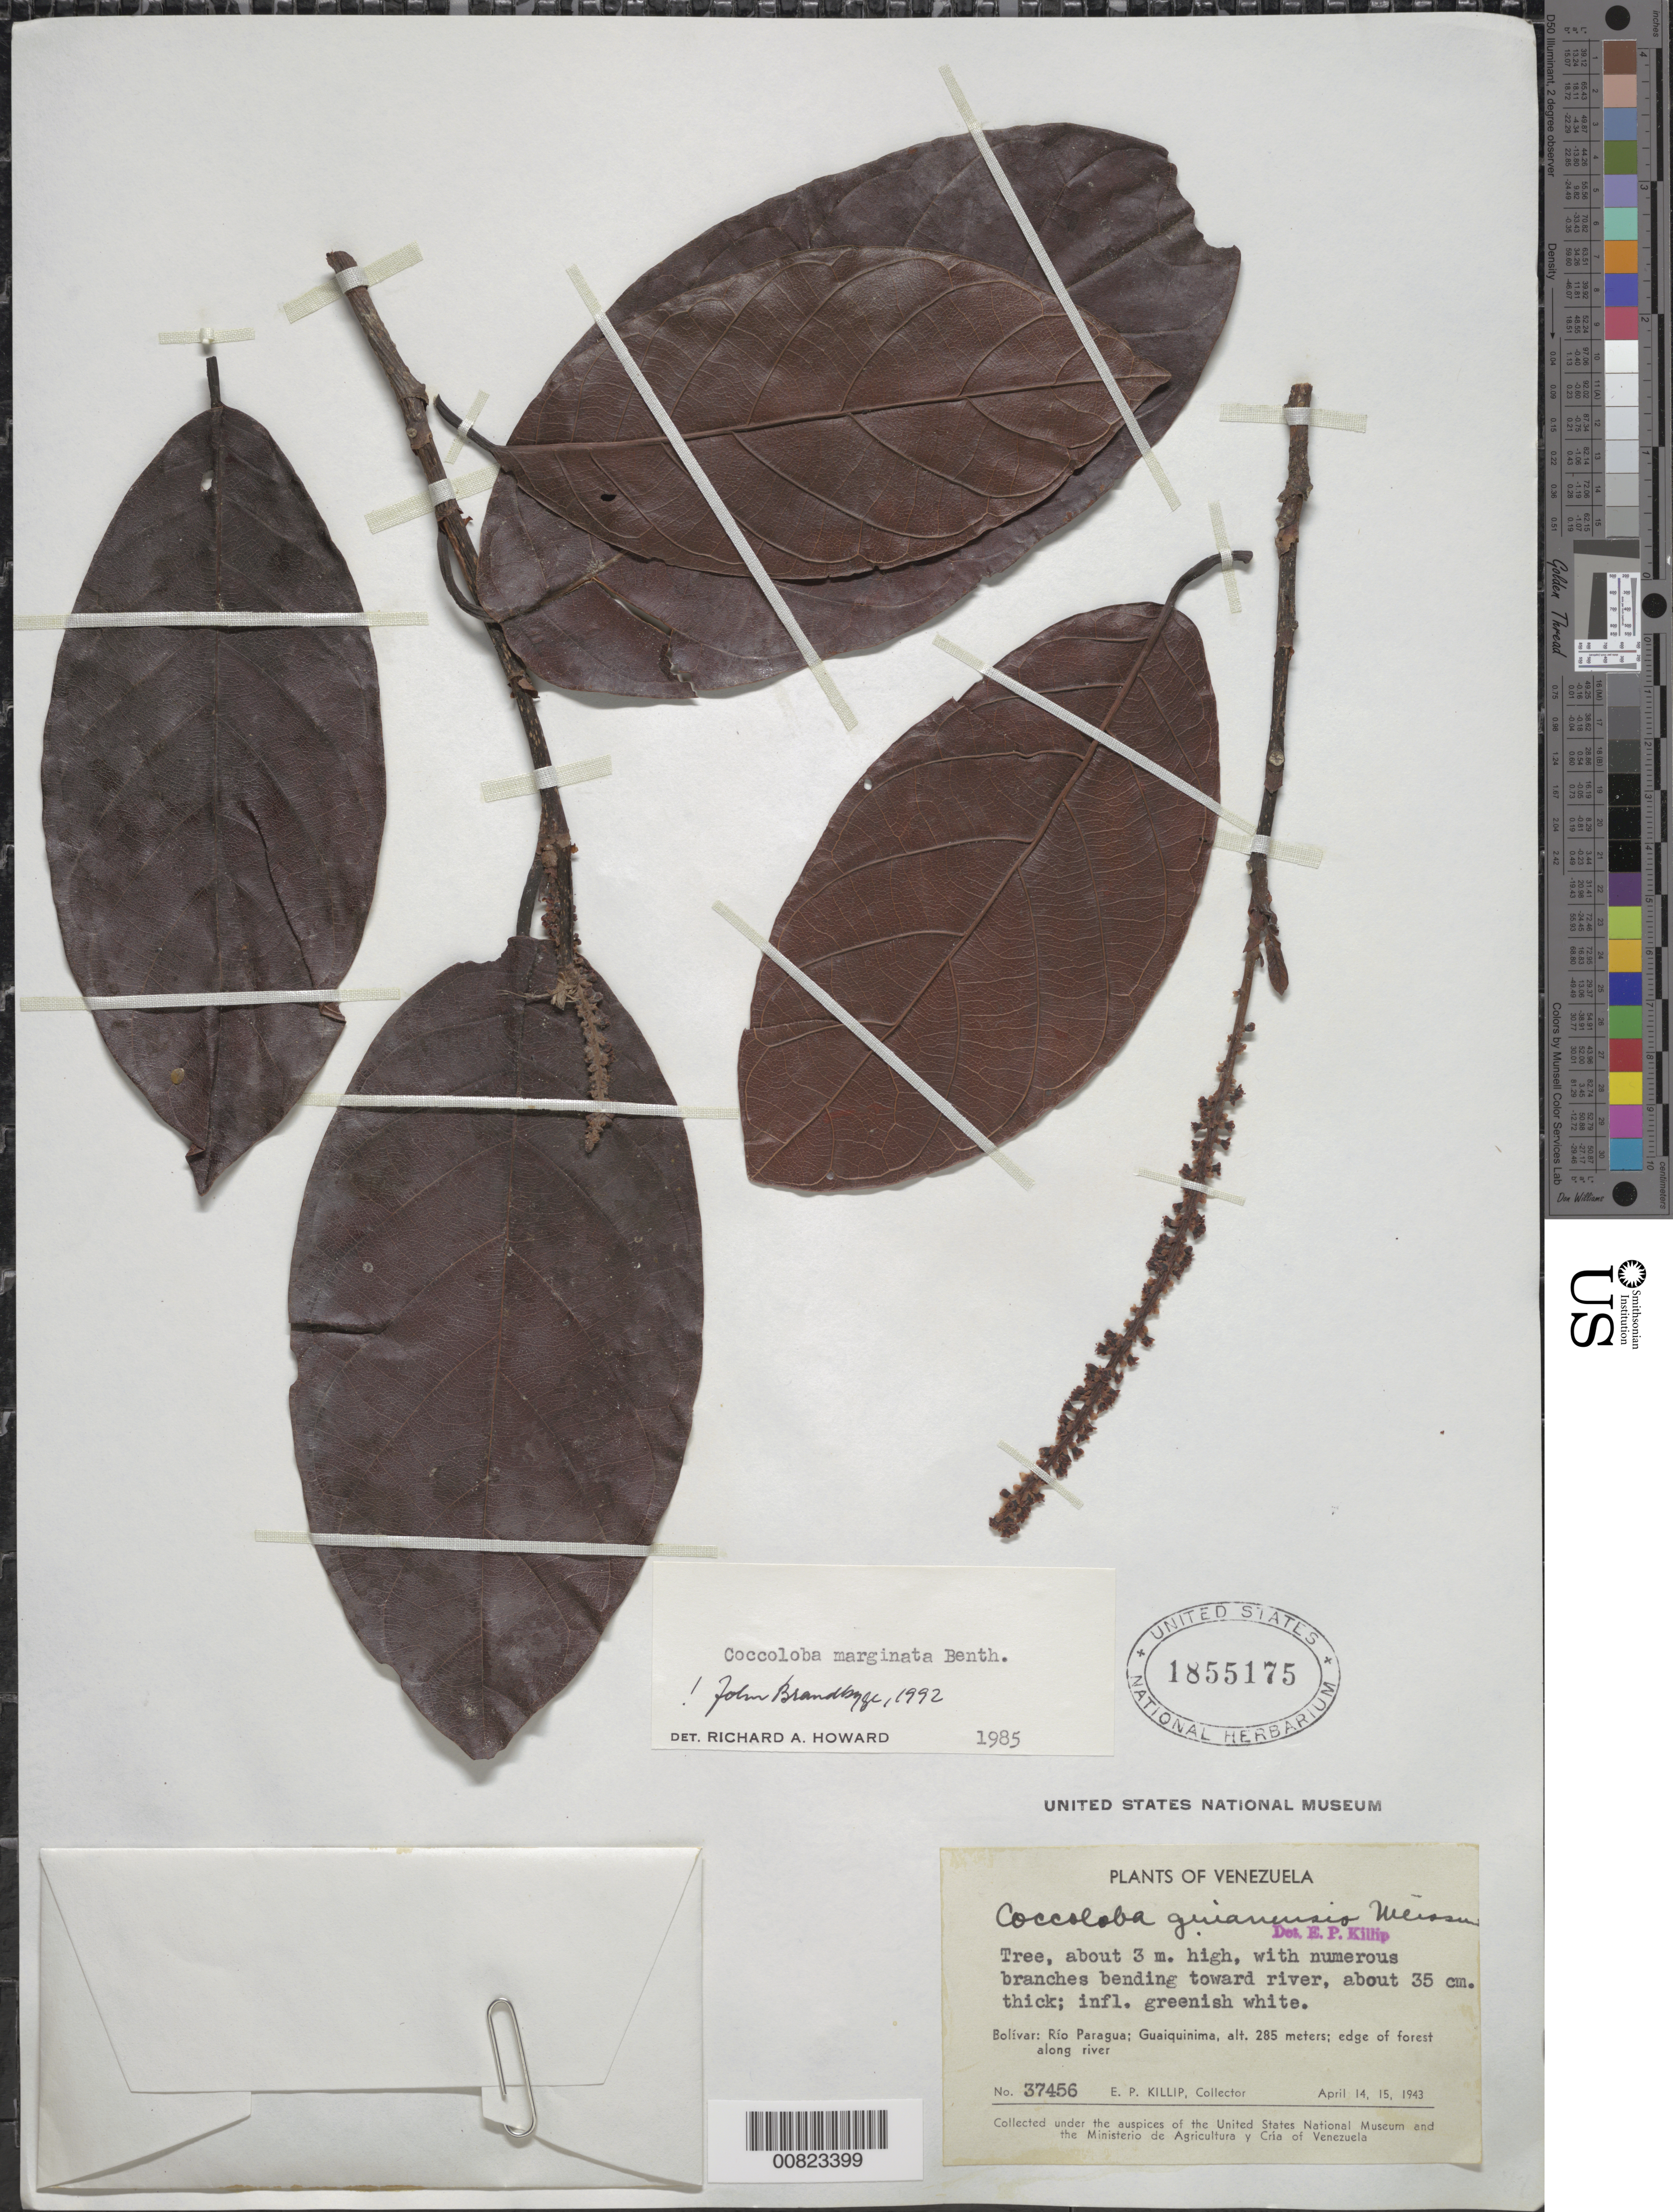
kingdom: Plantae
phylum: Tracheophyta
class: Magnoliopsida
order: Caryophyllales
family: Polygonaceae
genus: Coccoloba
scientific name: Coccoloba marginata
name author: Benth.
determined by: Brandbyge, J.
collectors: E. P. Killip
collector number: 37456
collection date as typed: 14-Apr-43 to 15-Apr-43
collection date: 1943-04-14/1943-04-15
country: Venezuela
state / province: Bolívar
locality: Guaiquinima, Río Paragua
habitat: Edge of forest along river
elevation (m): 285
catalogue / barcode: US 1855175